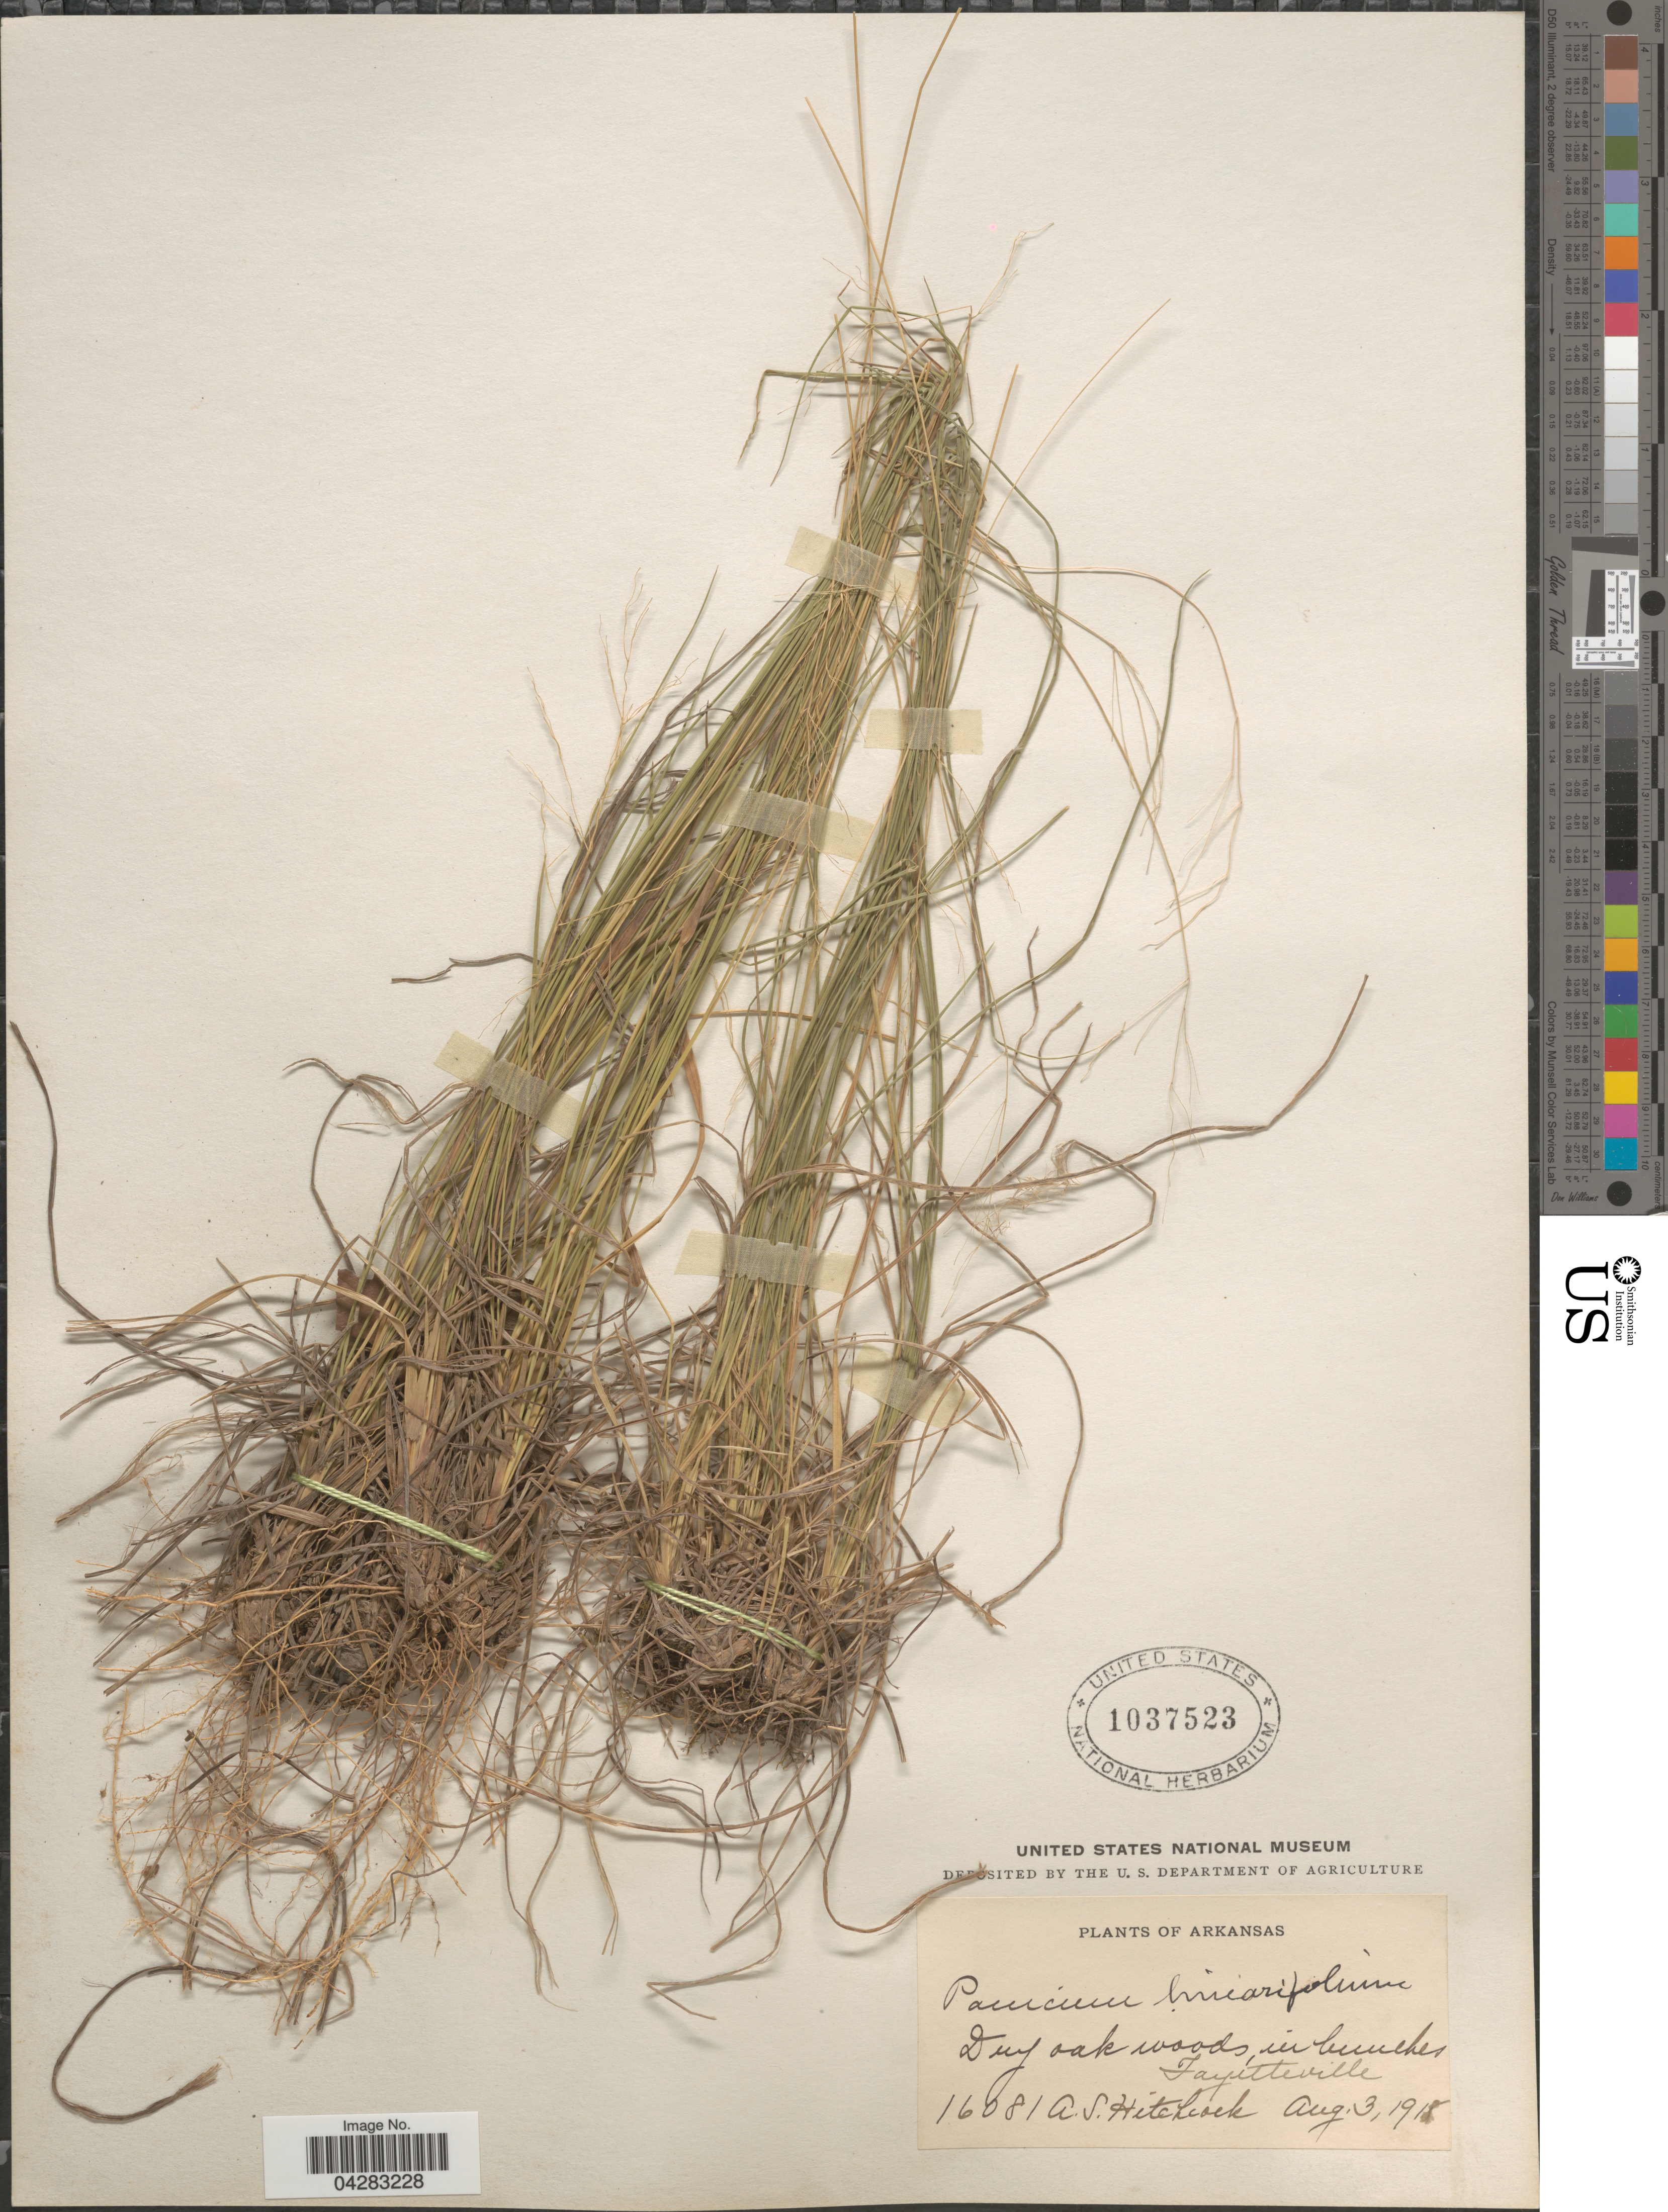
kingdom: Plantae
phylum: Tracheophyta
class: Liliopsida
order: Poales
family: Poaceae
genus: Dichanthelium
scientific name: Dichanthelium linearifolium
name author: (Scribn.) Gould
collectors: A. S. Hitchcock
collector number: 16081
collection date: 1915-08-03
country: United States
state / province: Arkansas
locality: Dry oak woods, in bunches. Fayetteville.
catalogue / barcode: US 1037523